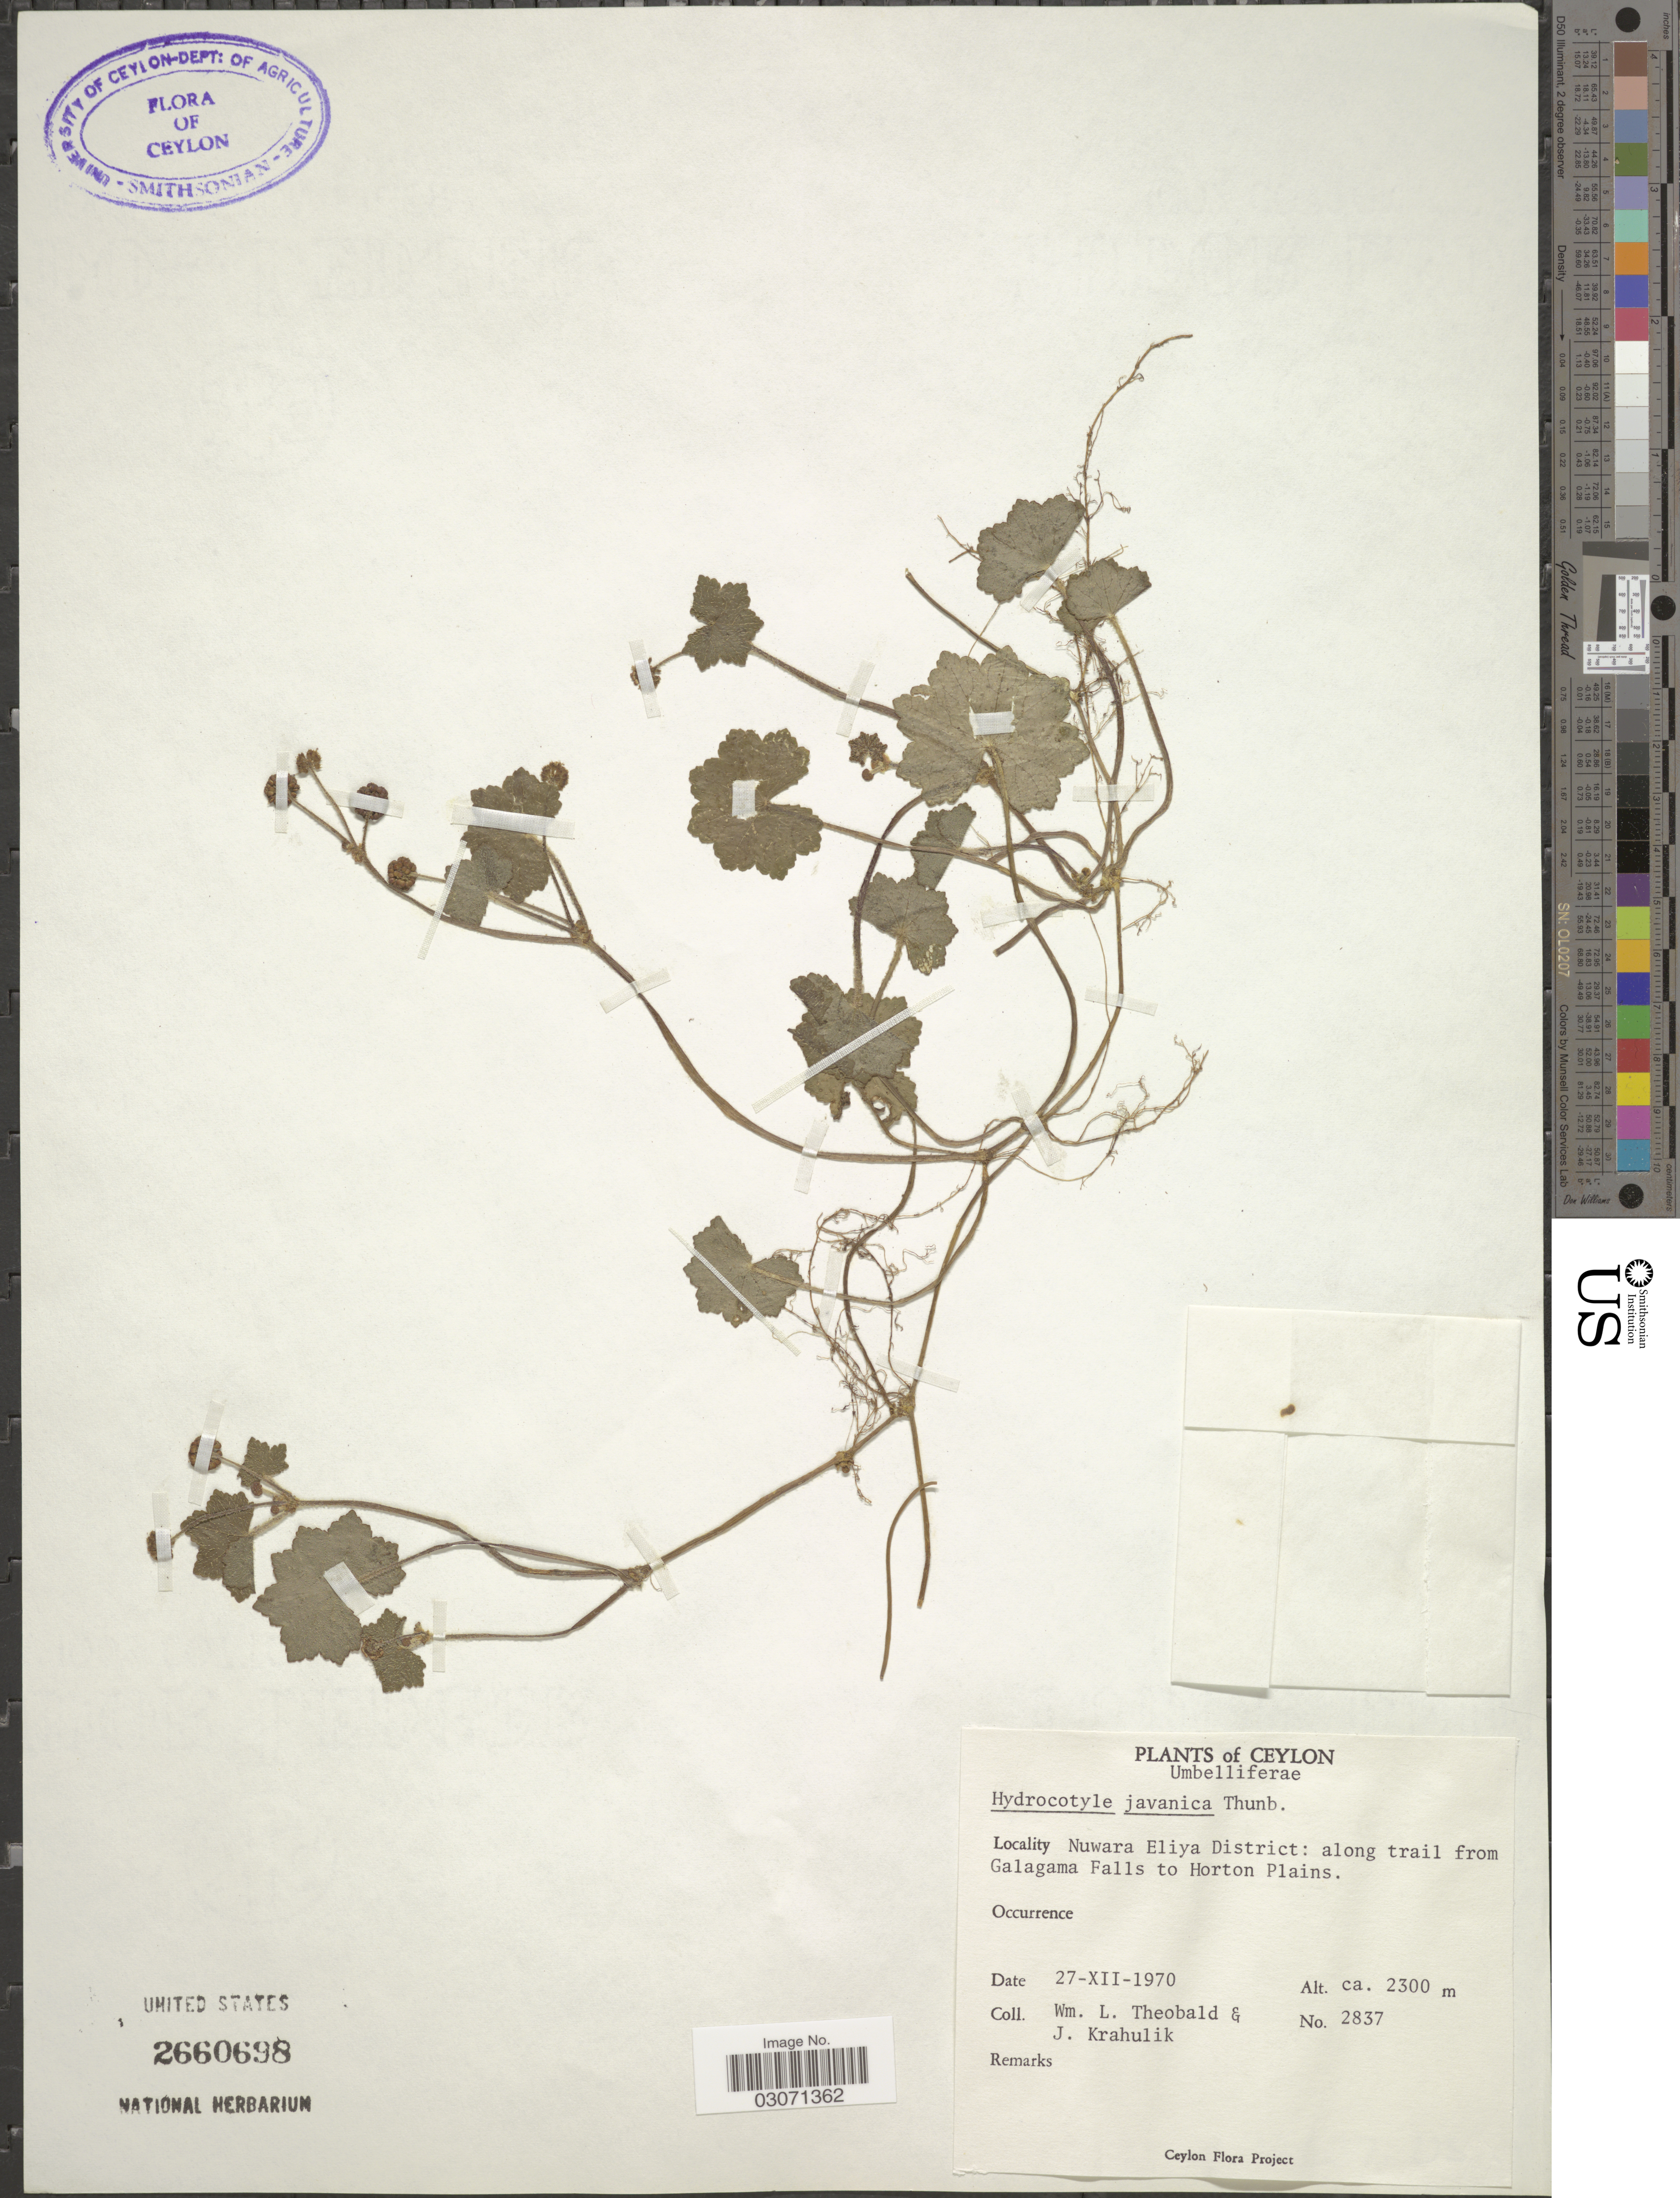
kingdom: Plantae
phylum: Tracheophyta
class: Magnoliopsida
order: Apiales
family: Araliaceae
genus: Hydrocotyle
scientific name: Hydrocotyle javanica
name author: Thunb.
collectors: W. L. Theobald & J. Krahulik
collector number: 2837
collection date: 1970-12-27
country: Sri Lanka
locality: Ceylon. Nuwara Eliya District: along trail from Galagama Falls to Horton Plains.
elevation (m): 2300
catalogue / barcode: US 2660698